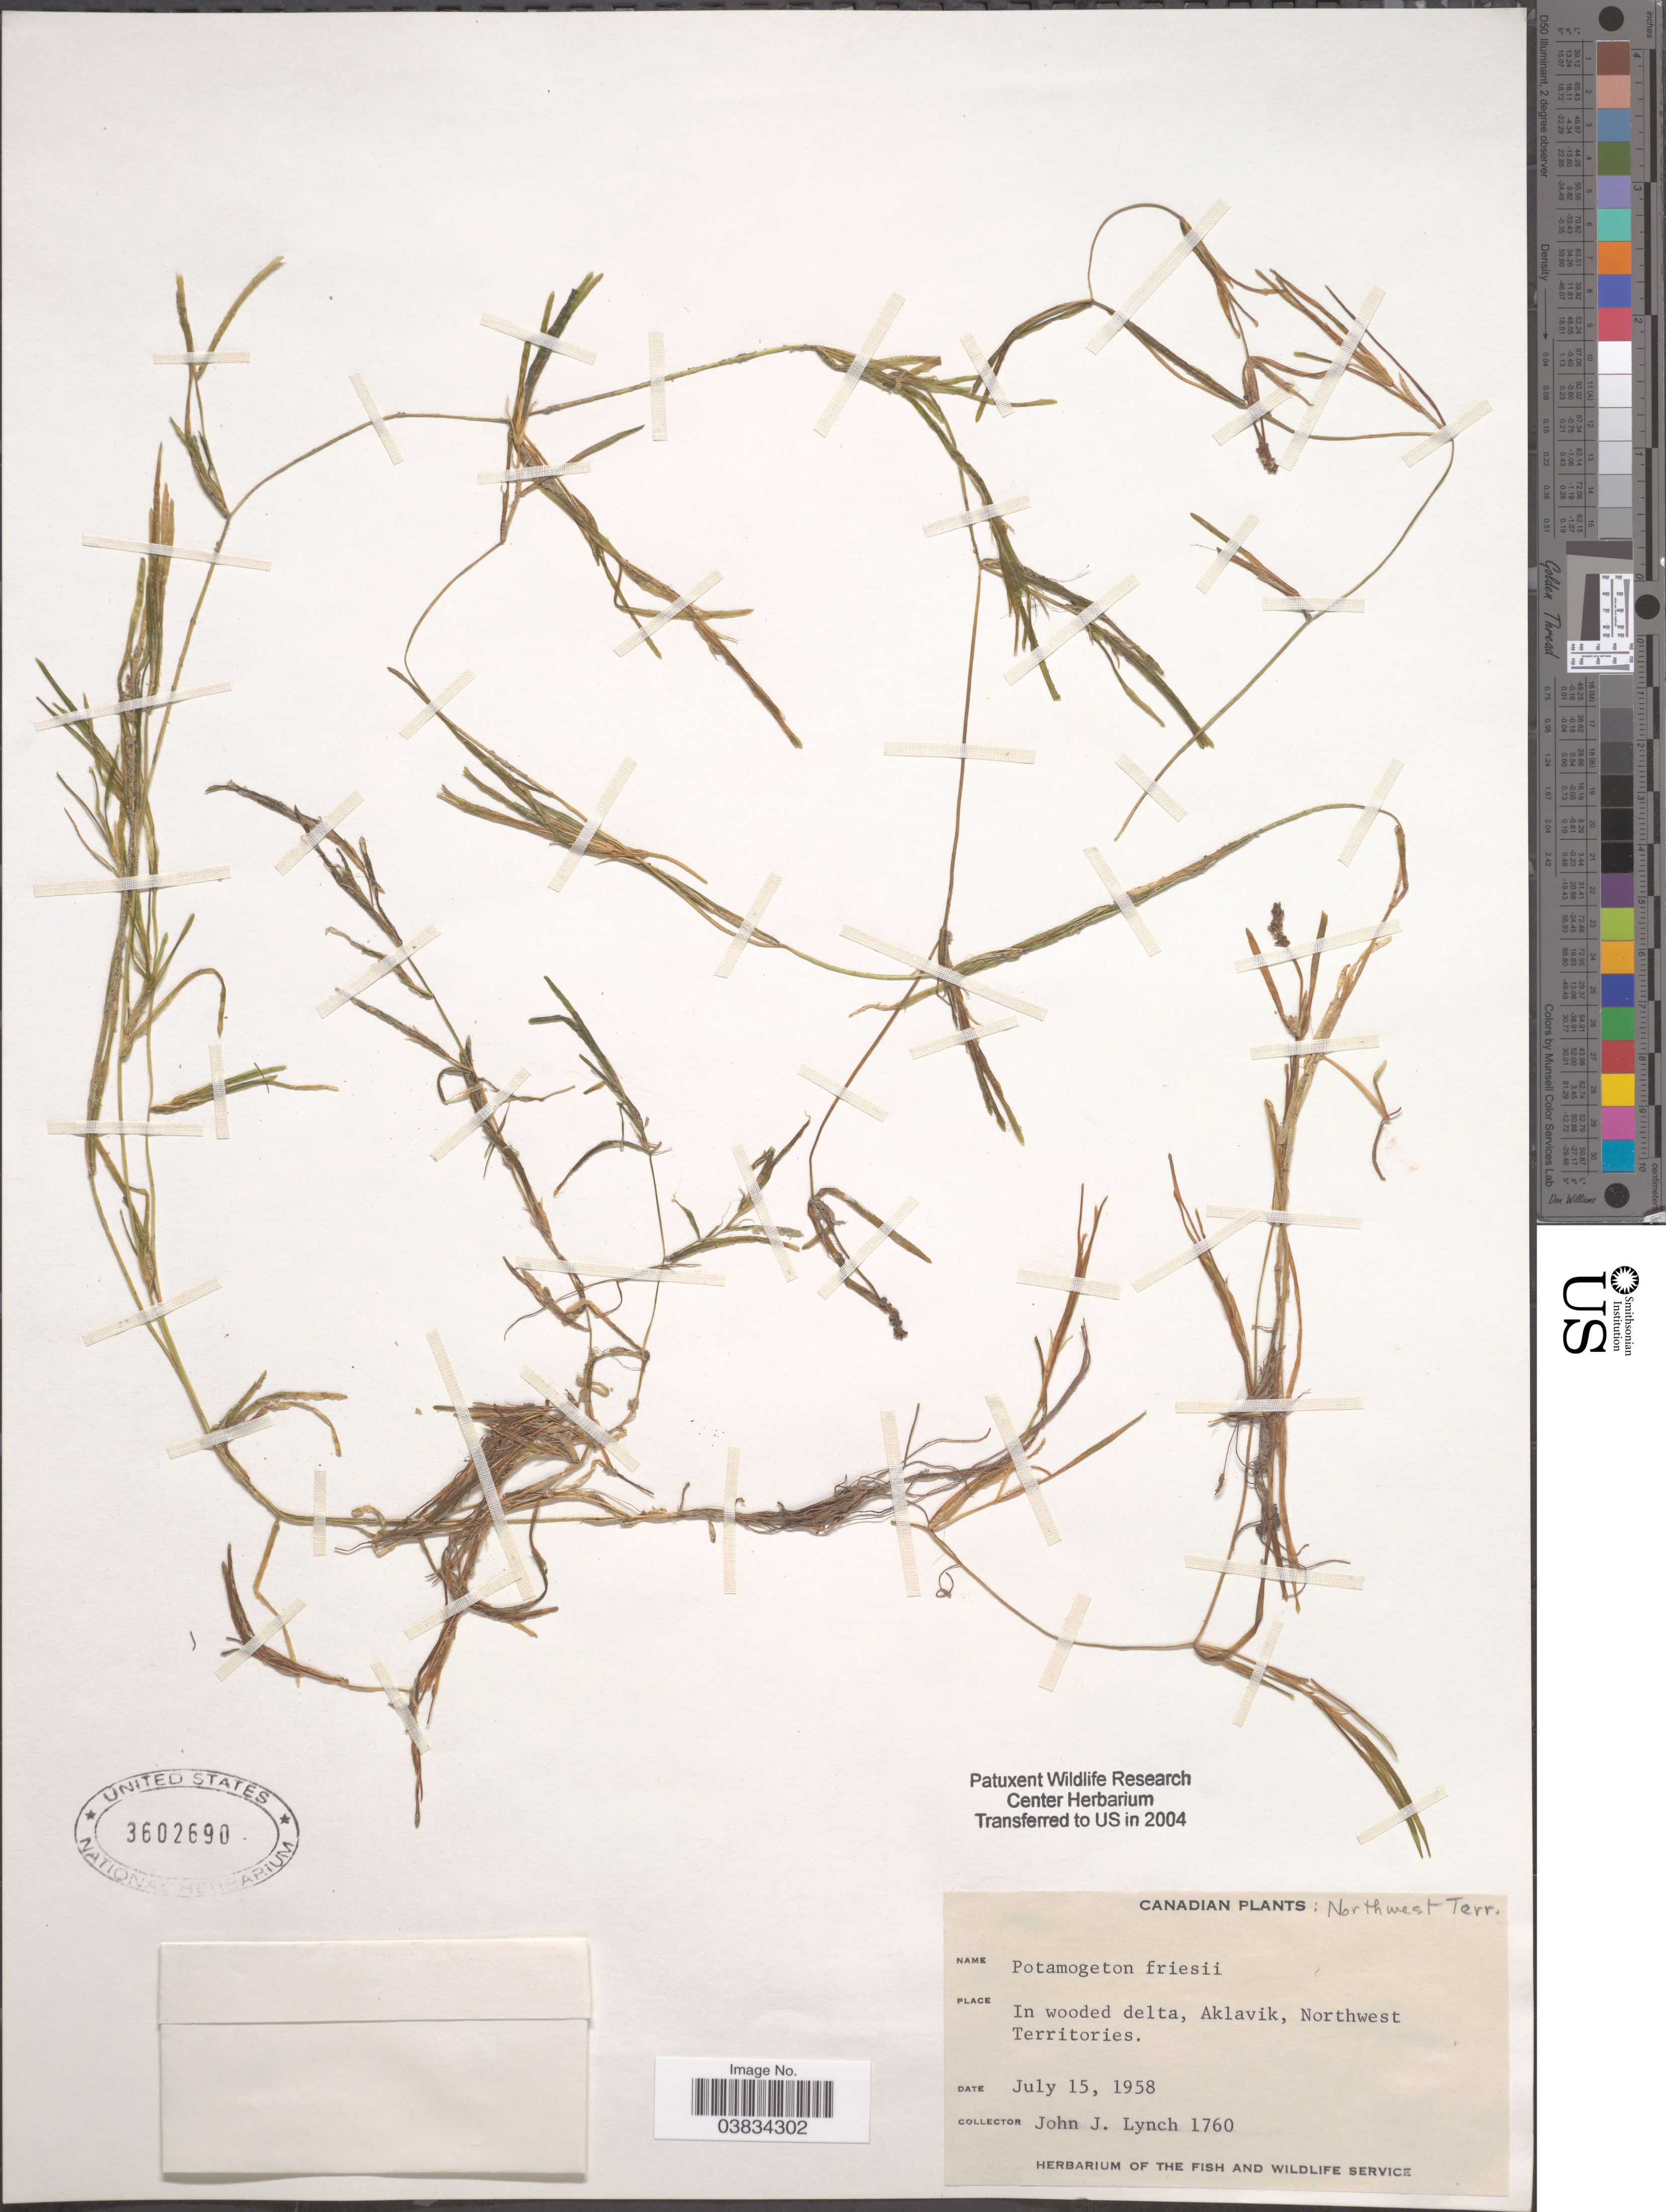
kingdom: Plantae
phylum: Tracheophyta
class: Liliopsida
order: Alismatales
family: Potamogetonaceae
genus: Potamogeton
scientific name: Potamogeton friesii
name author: Rupr.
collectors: J. Lynch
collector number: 1760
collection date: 1958-07-15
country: Canada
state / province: Northwest Territories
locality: In wooded delta, Aklavik.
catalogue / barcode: US 3602690